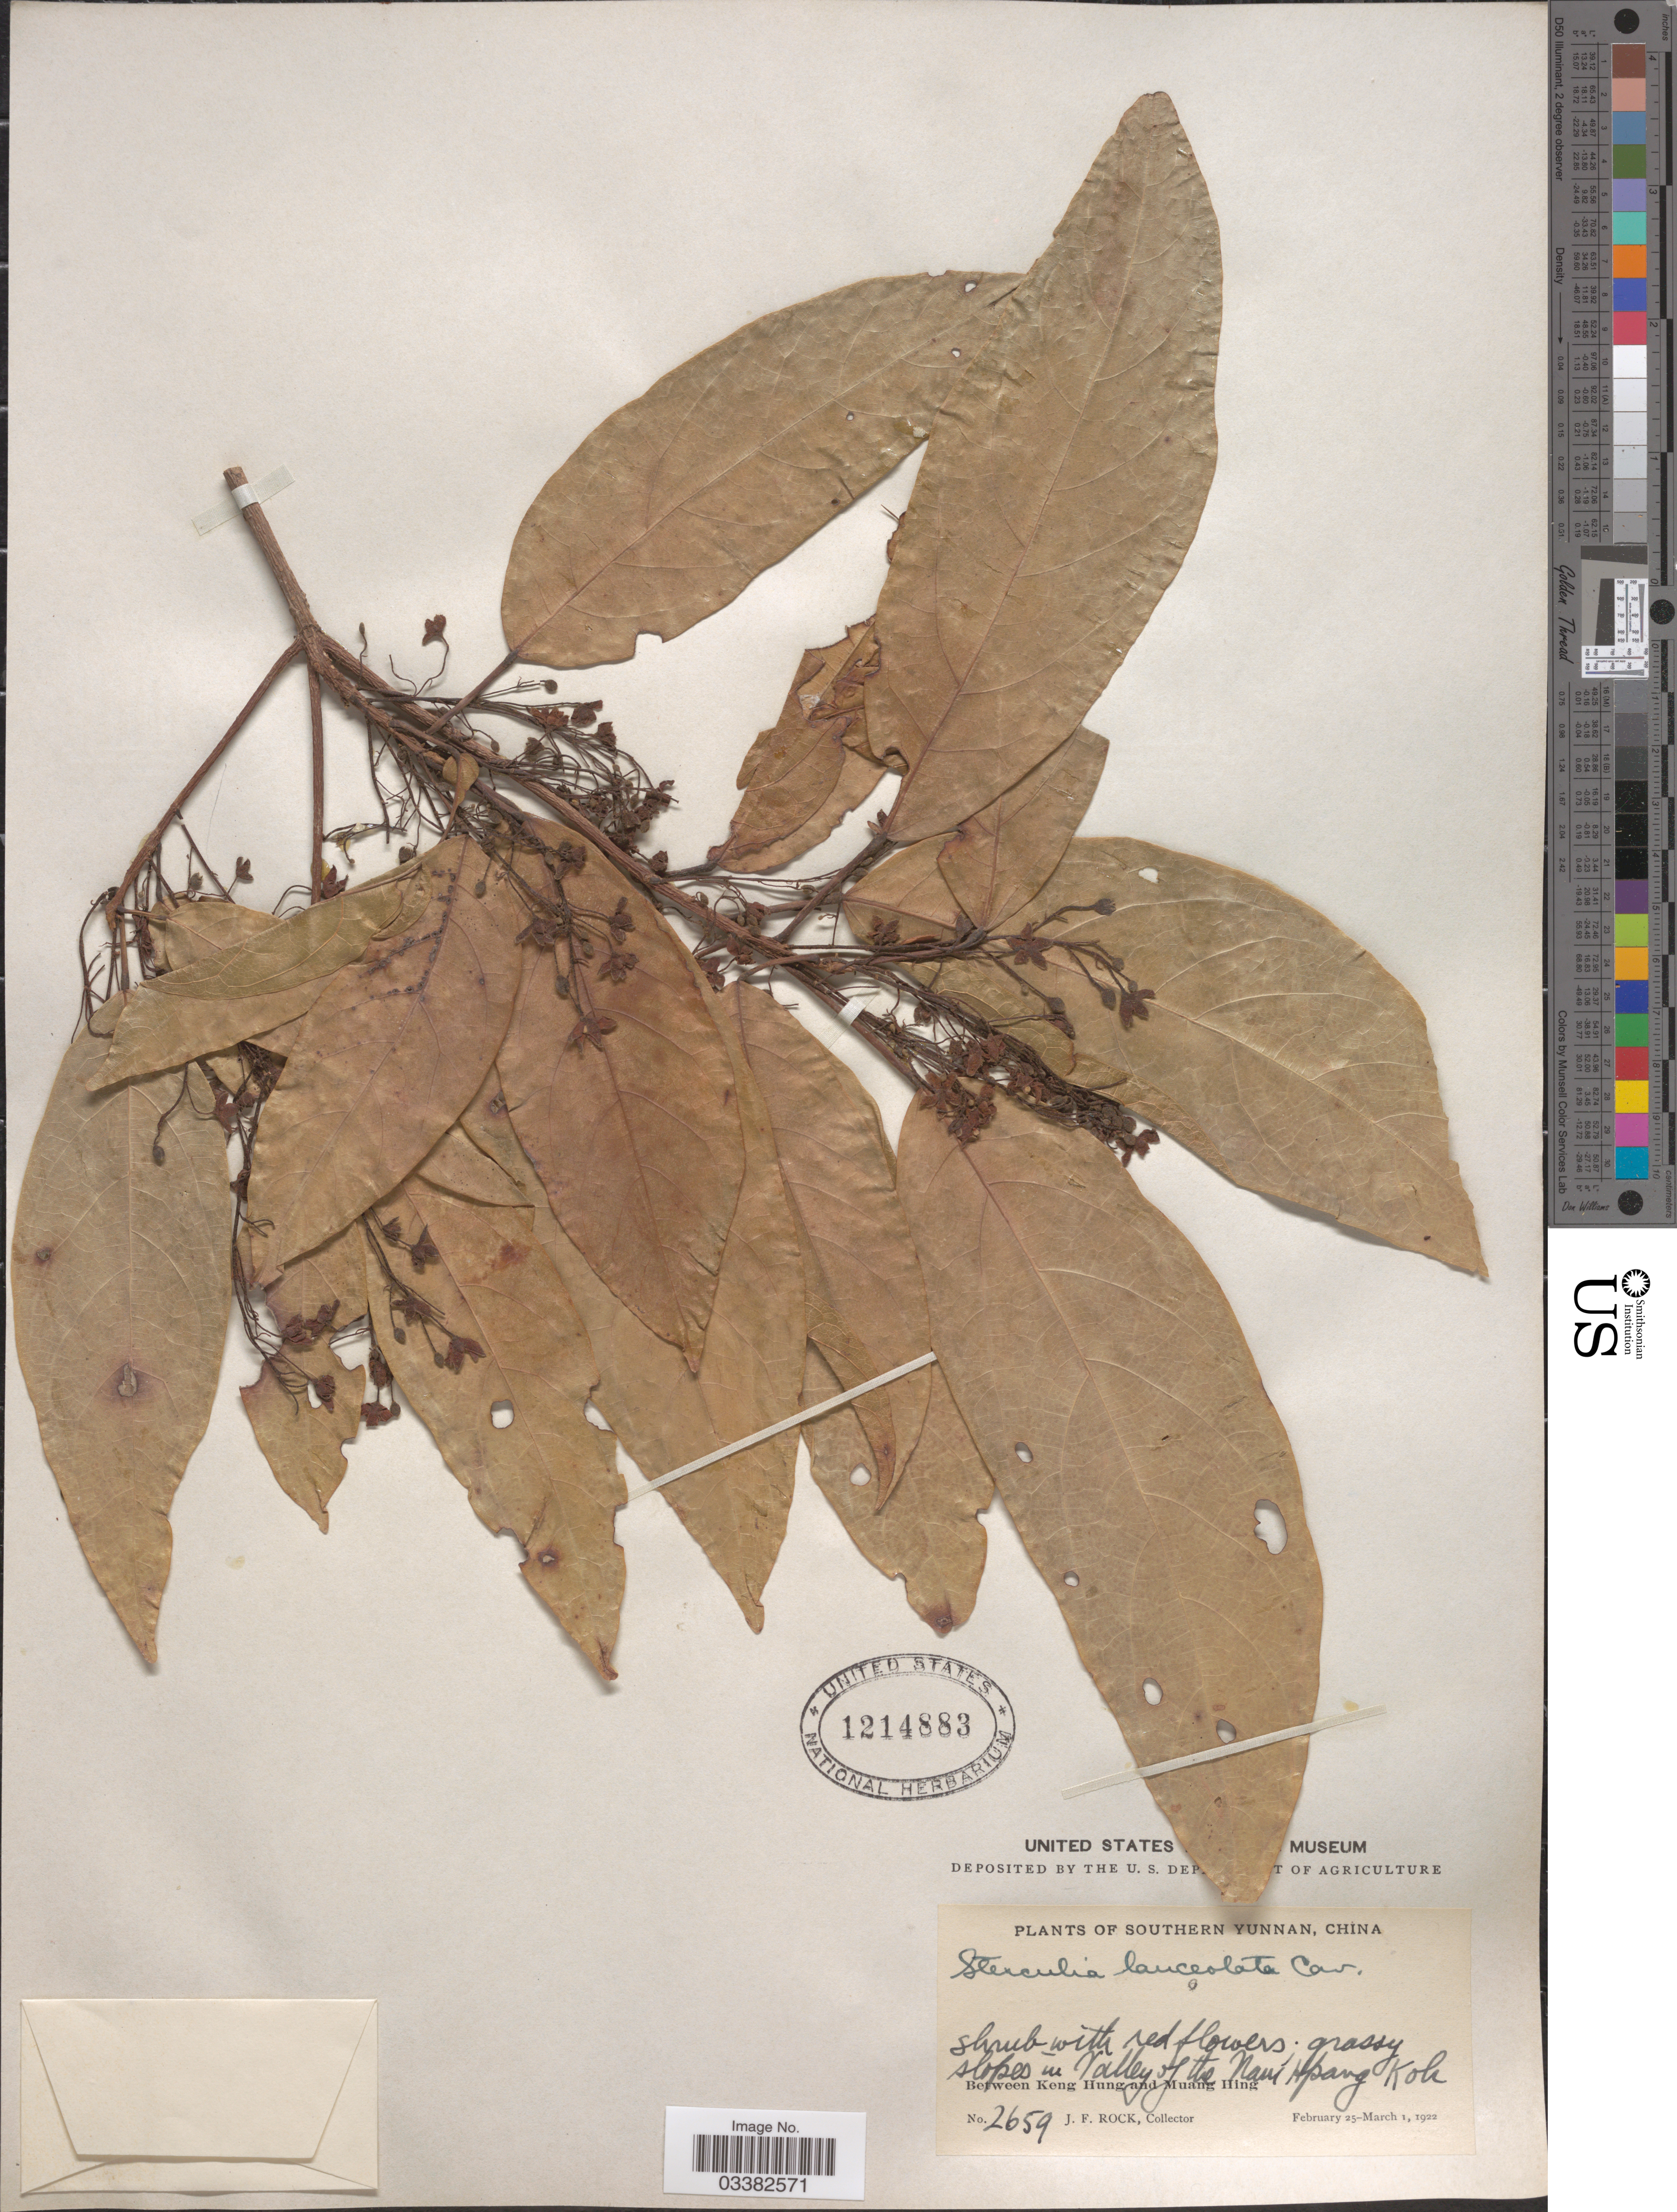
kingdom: Plantae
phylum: Tracheophyta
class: Magnoliopsida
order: Malvales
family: Malvaceae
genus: Sterculia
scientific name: Sterculia lanceolata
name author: Cav.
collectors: J. Rock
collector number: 2659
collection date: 1922-02-25/1922-03-01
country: China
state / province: Yunnan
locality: Southern Yunnan. Slopes in Valley of the Nan Hpang Kok. Between Keng Hung and Muang Hing.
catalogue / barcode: US 1214883